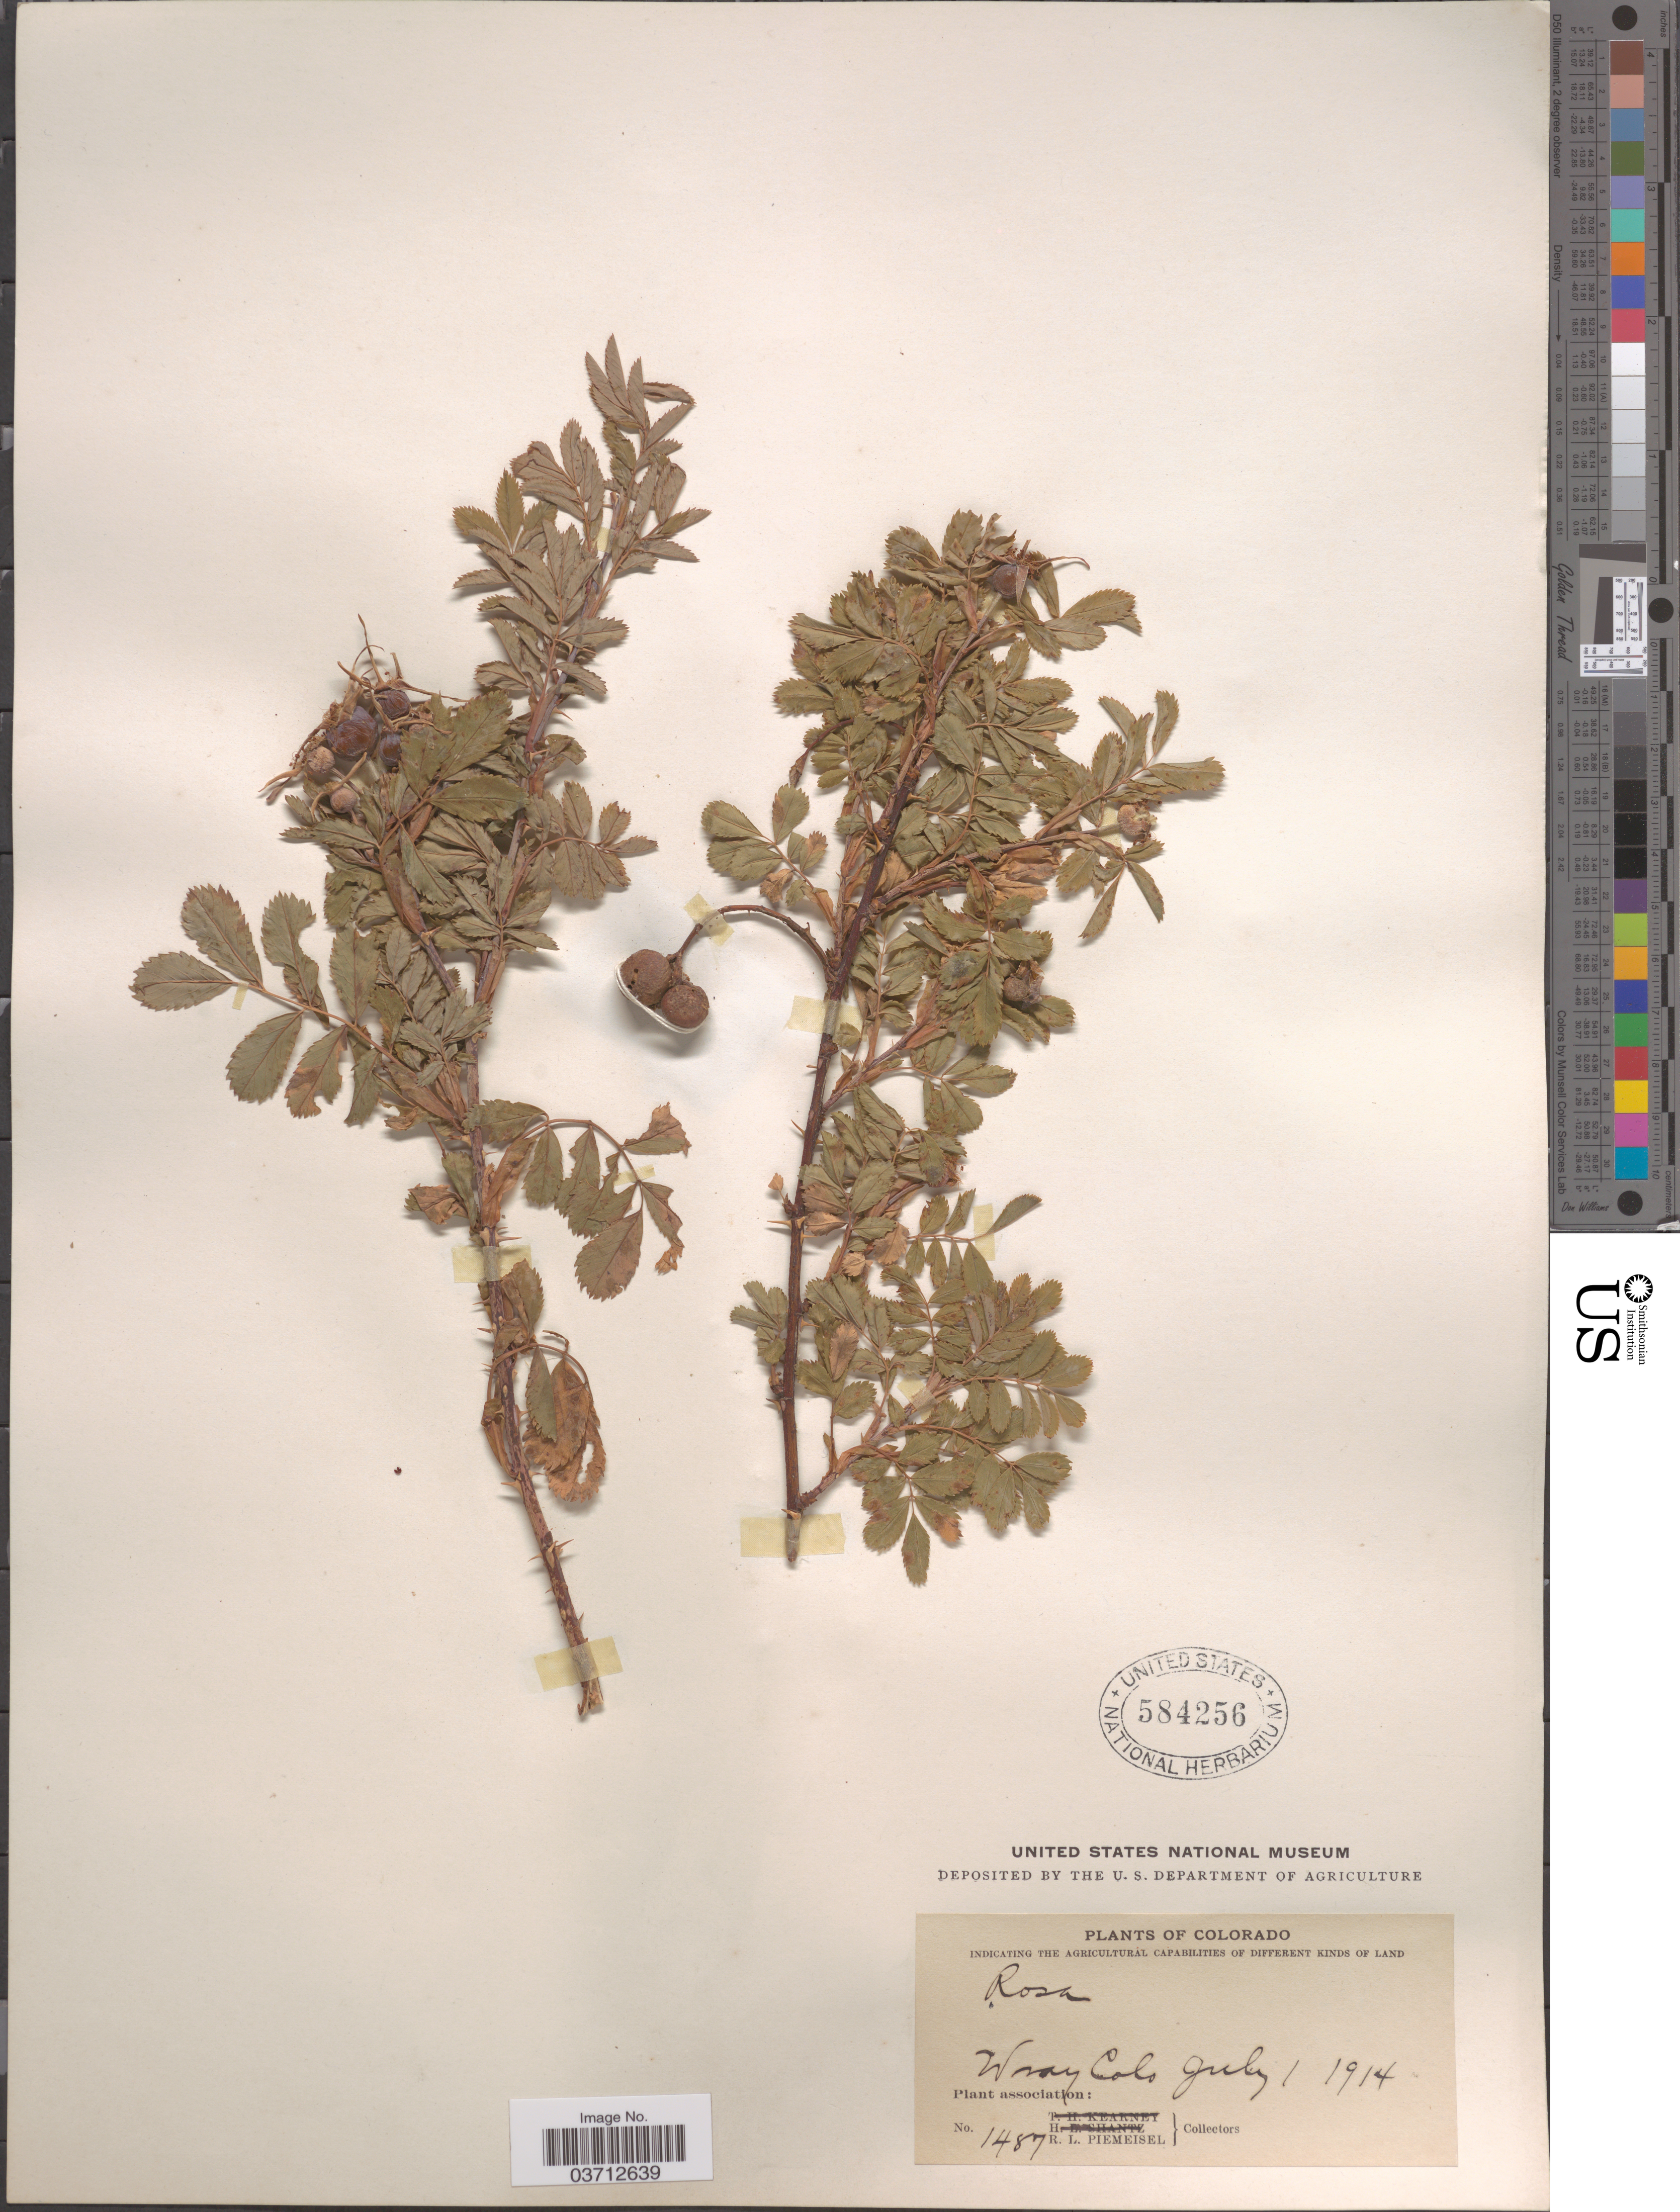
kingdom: Plantae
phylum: Tracheophyta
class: Magnoliopsida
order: Rosales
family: Rosaceae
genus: Rosa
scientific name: Rosa sp.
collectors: R. L. Piemeisel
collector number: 1487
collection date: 1914-07-01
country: United States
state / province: Colorado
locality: Wray.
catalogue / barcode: US 584256